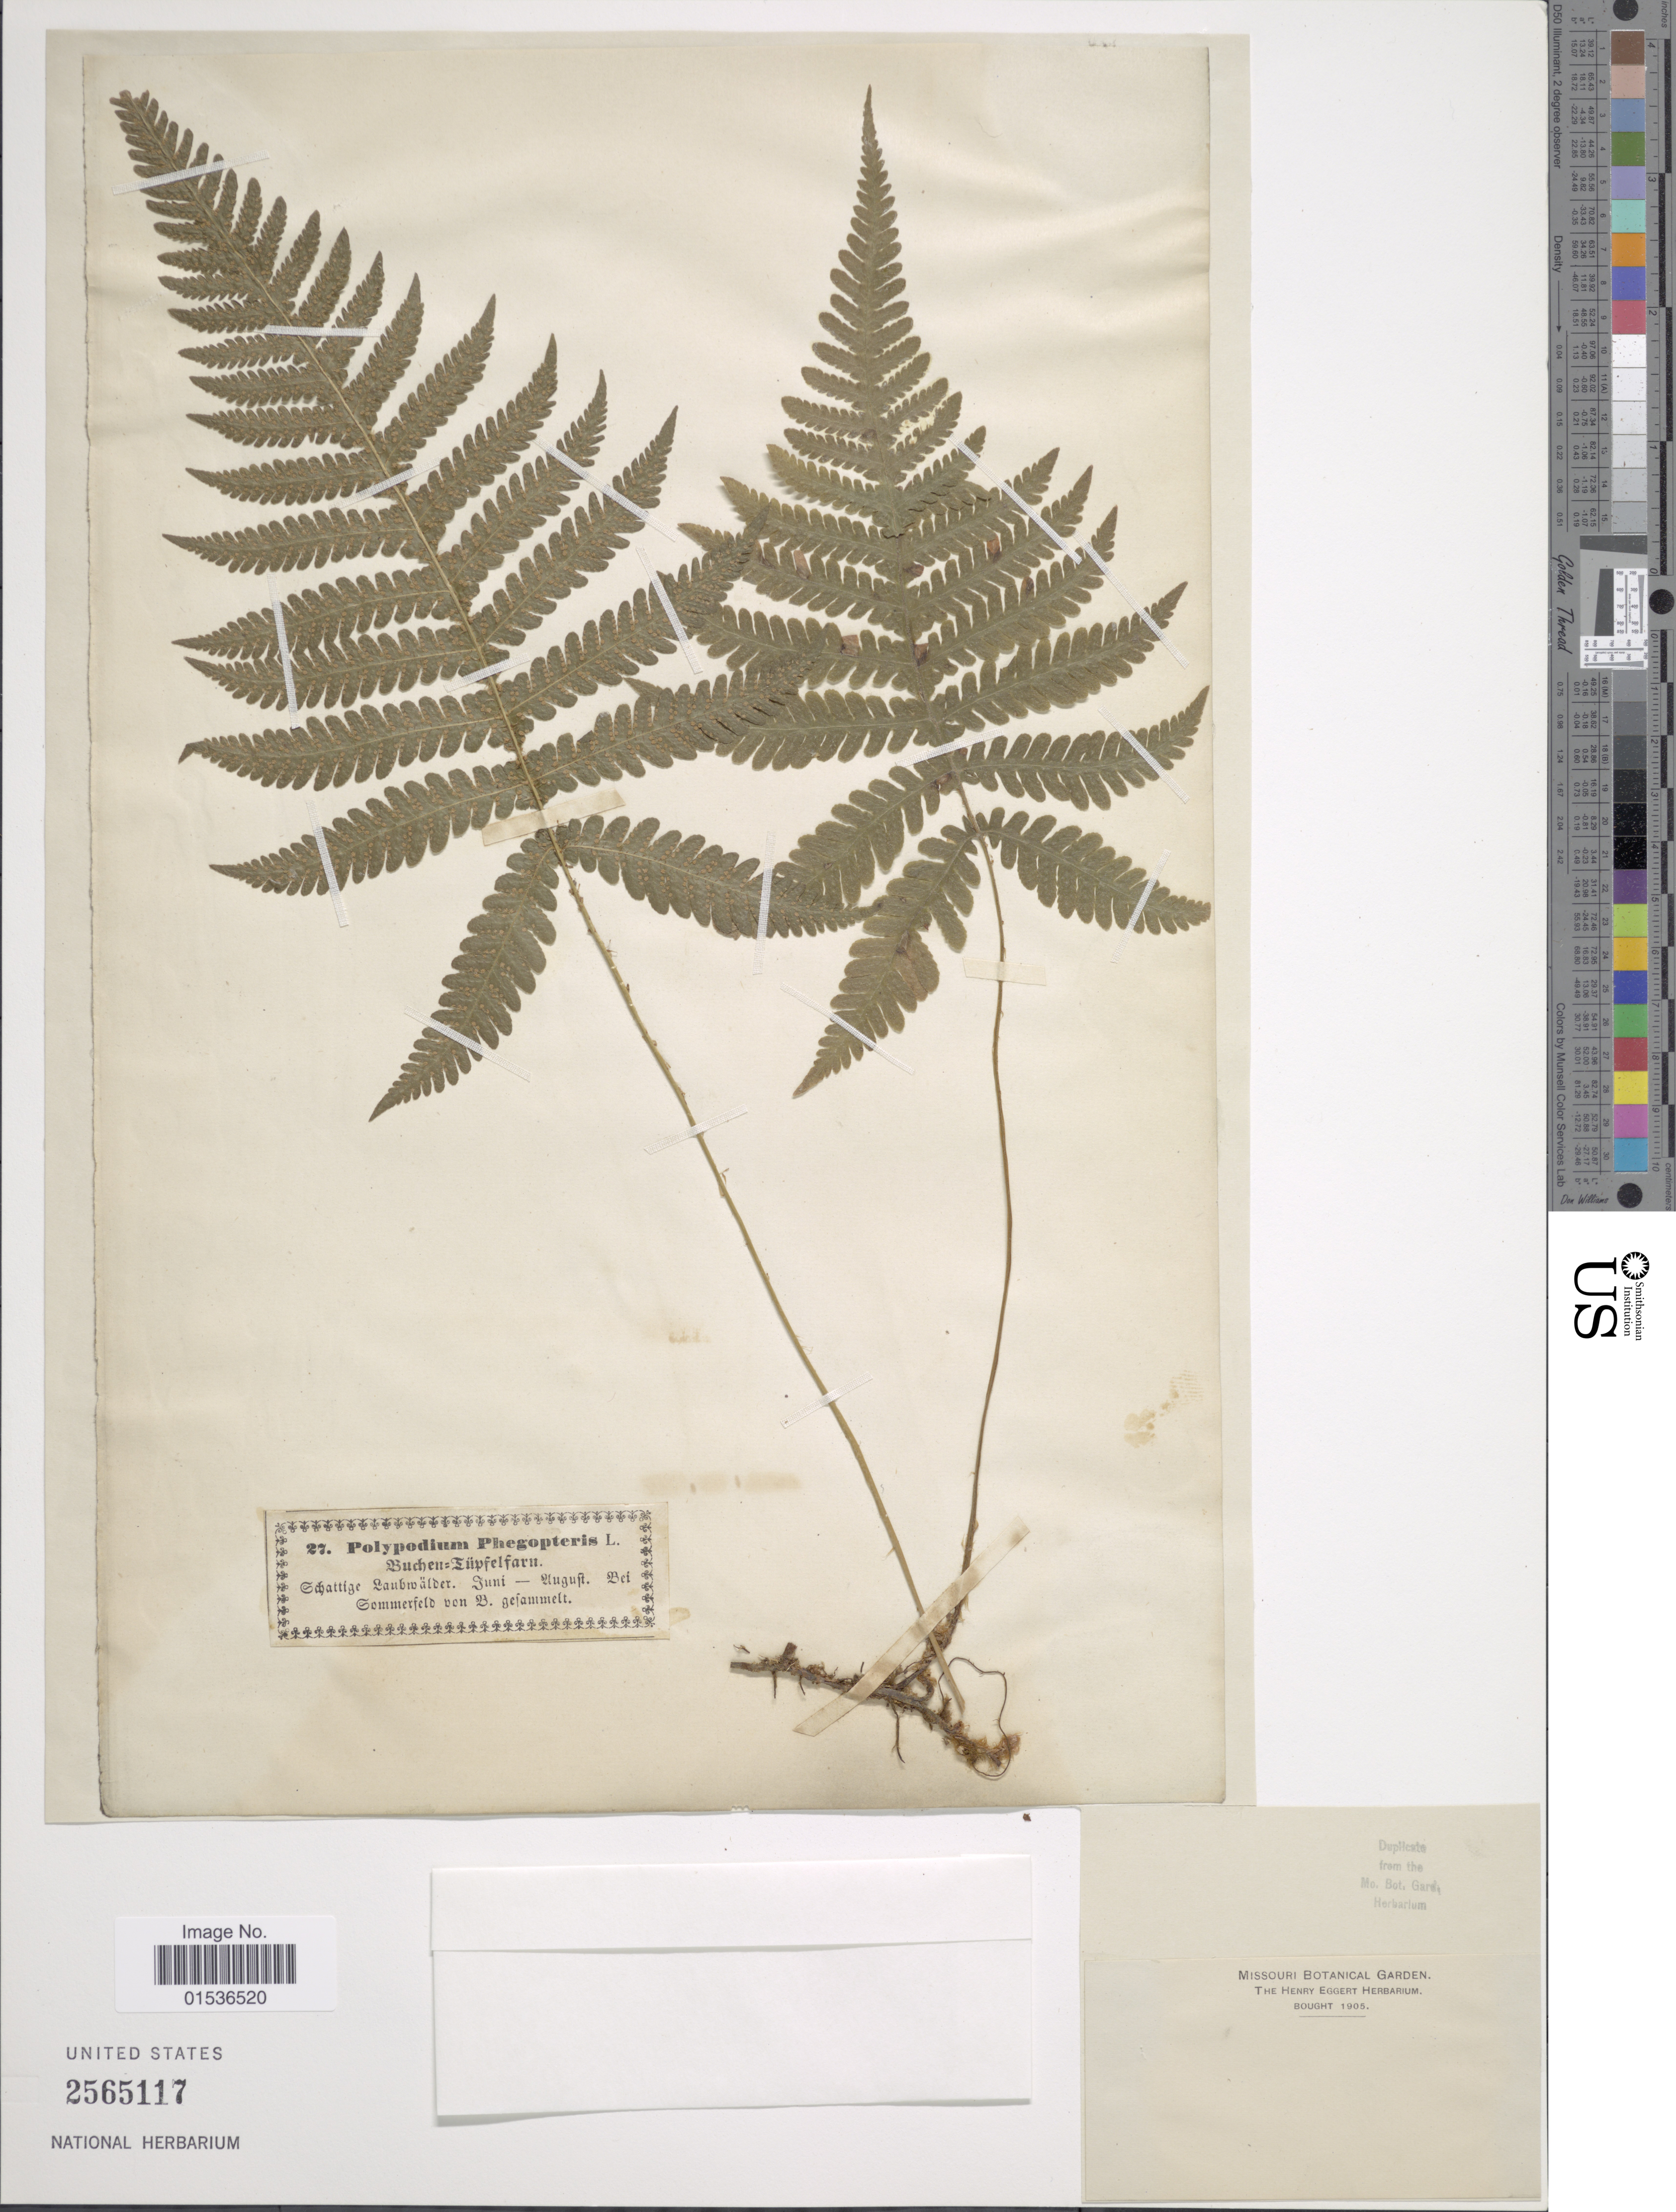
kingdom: Plantae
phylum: Tracheophyta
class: Polypodiopsida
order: Polypodiales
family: Thelypteridaceae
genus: Phegopteris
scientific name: Phegopteris connectilis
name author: (Michx.) Watt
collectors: ex herb. Henry Eggert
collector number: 27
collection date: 1905-06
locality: Sommerfeld.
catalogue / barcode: US 2565117